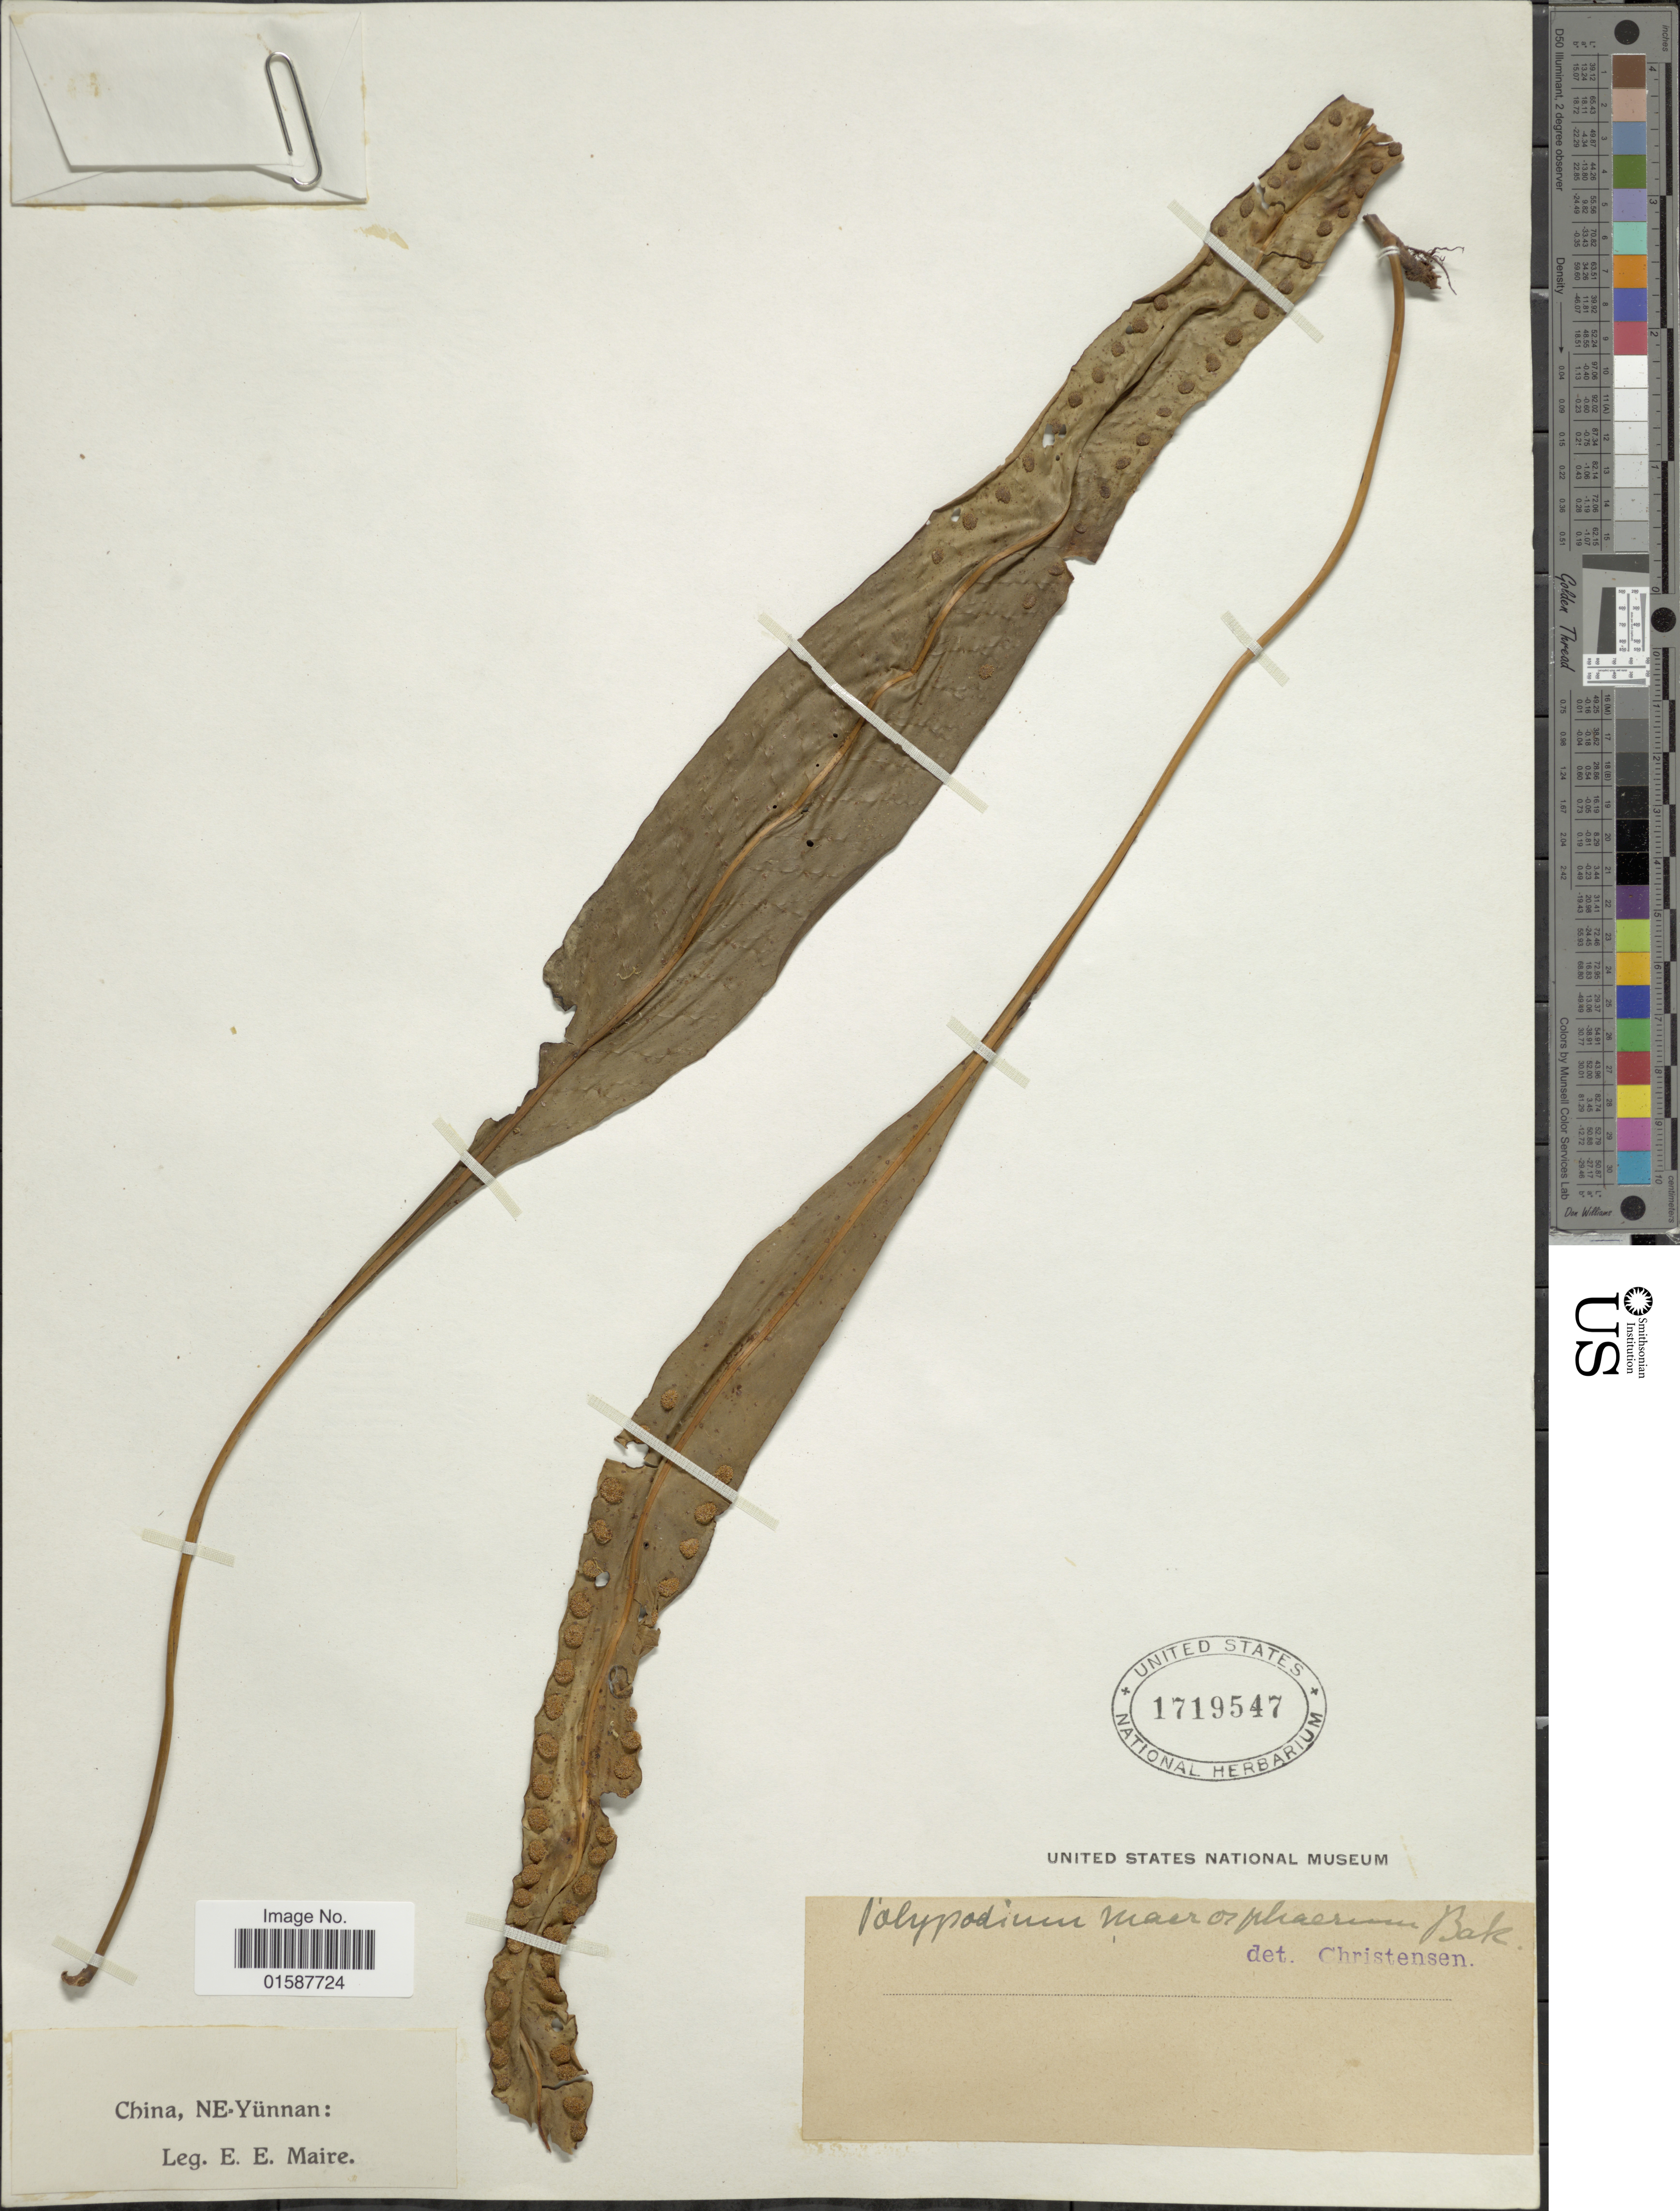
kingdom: Plantae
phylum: Tracheophyta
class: Polypodiopsida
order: Polypodiales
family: Polypodiaceae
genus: Lepisorus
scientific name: Lepisorus macrosphaerus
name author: (Baker) Ching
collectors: E. E. Maire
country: China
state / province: Yunnan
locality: NE-Yunnan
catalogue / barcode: US 1719547